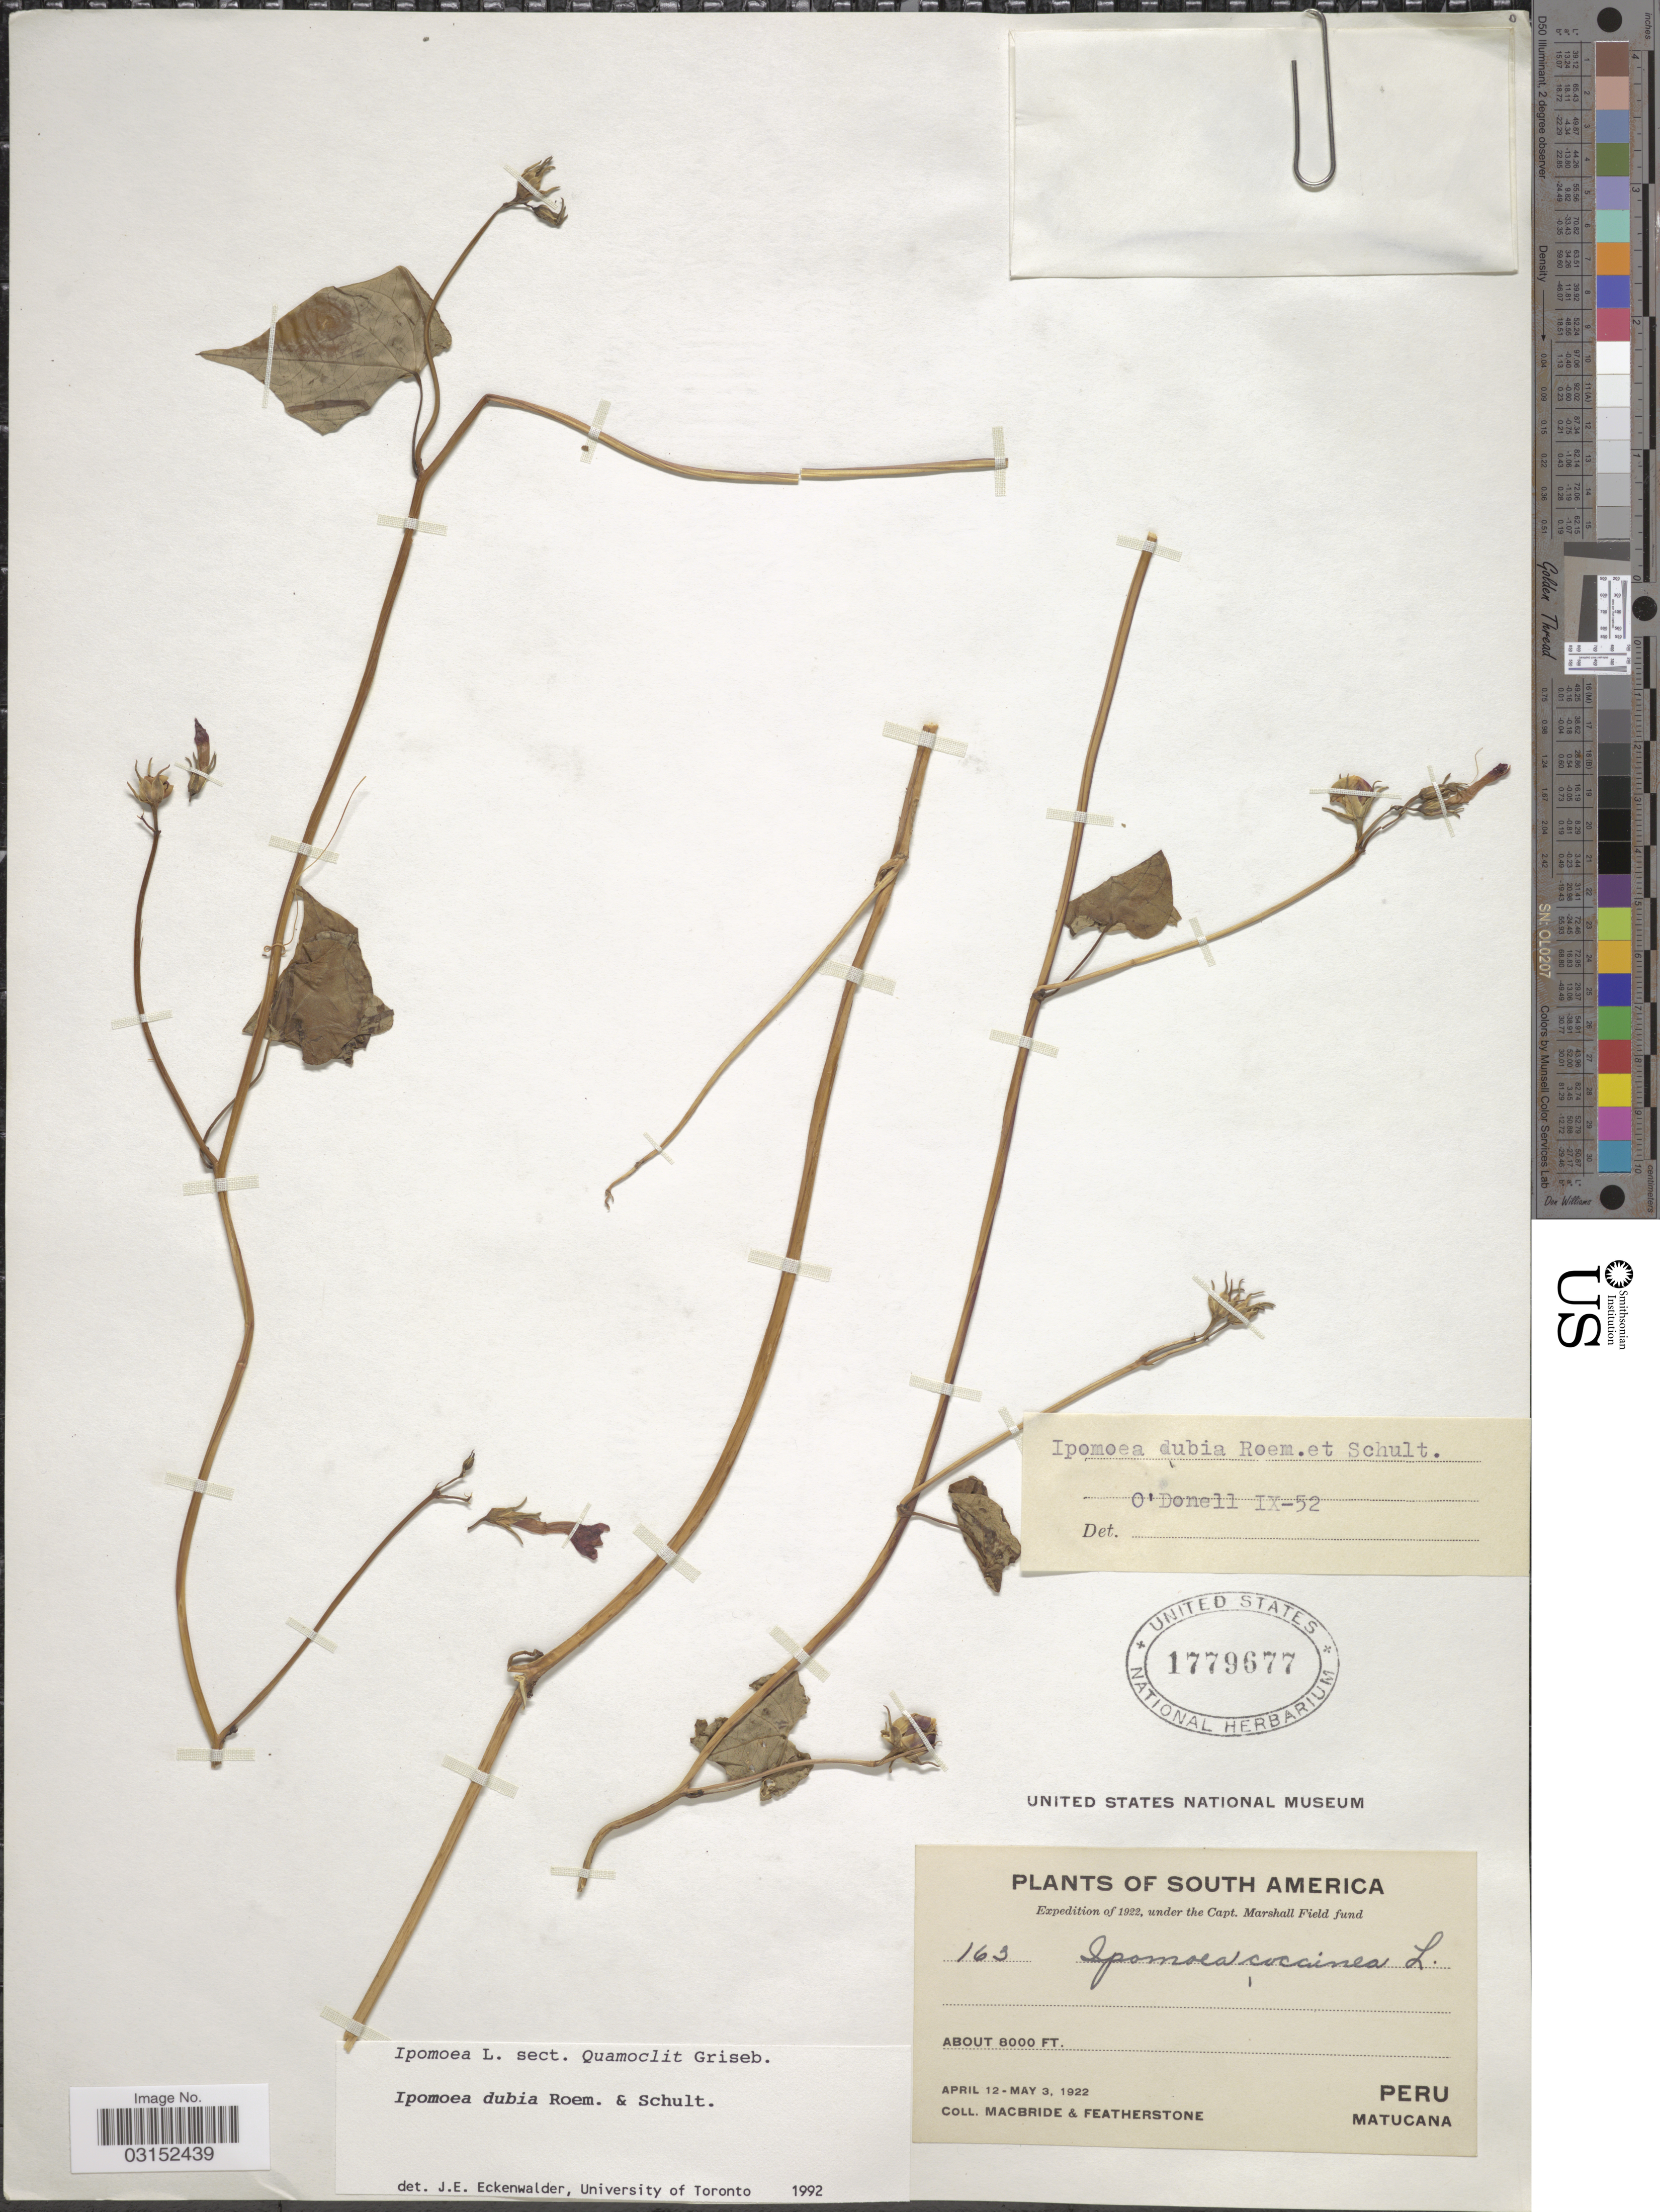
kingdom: Plantae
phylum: Tracheophyta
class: Magnoliopsida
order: Solanales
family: Convolvulaceae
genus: Ipomoea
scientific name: Ipomoea dubia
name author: Roem. & Schult.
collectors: Macbride, -- & -. Featherstone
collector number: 163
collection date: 1922-04-12/1922-05-03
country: Peru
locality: Matucana.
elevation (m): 2438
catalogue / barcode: US 1779677